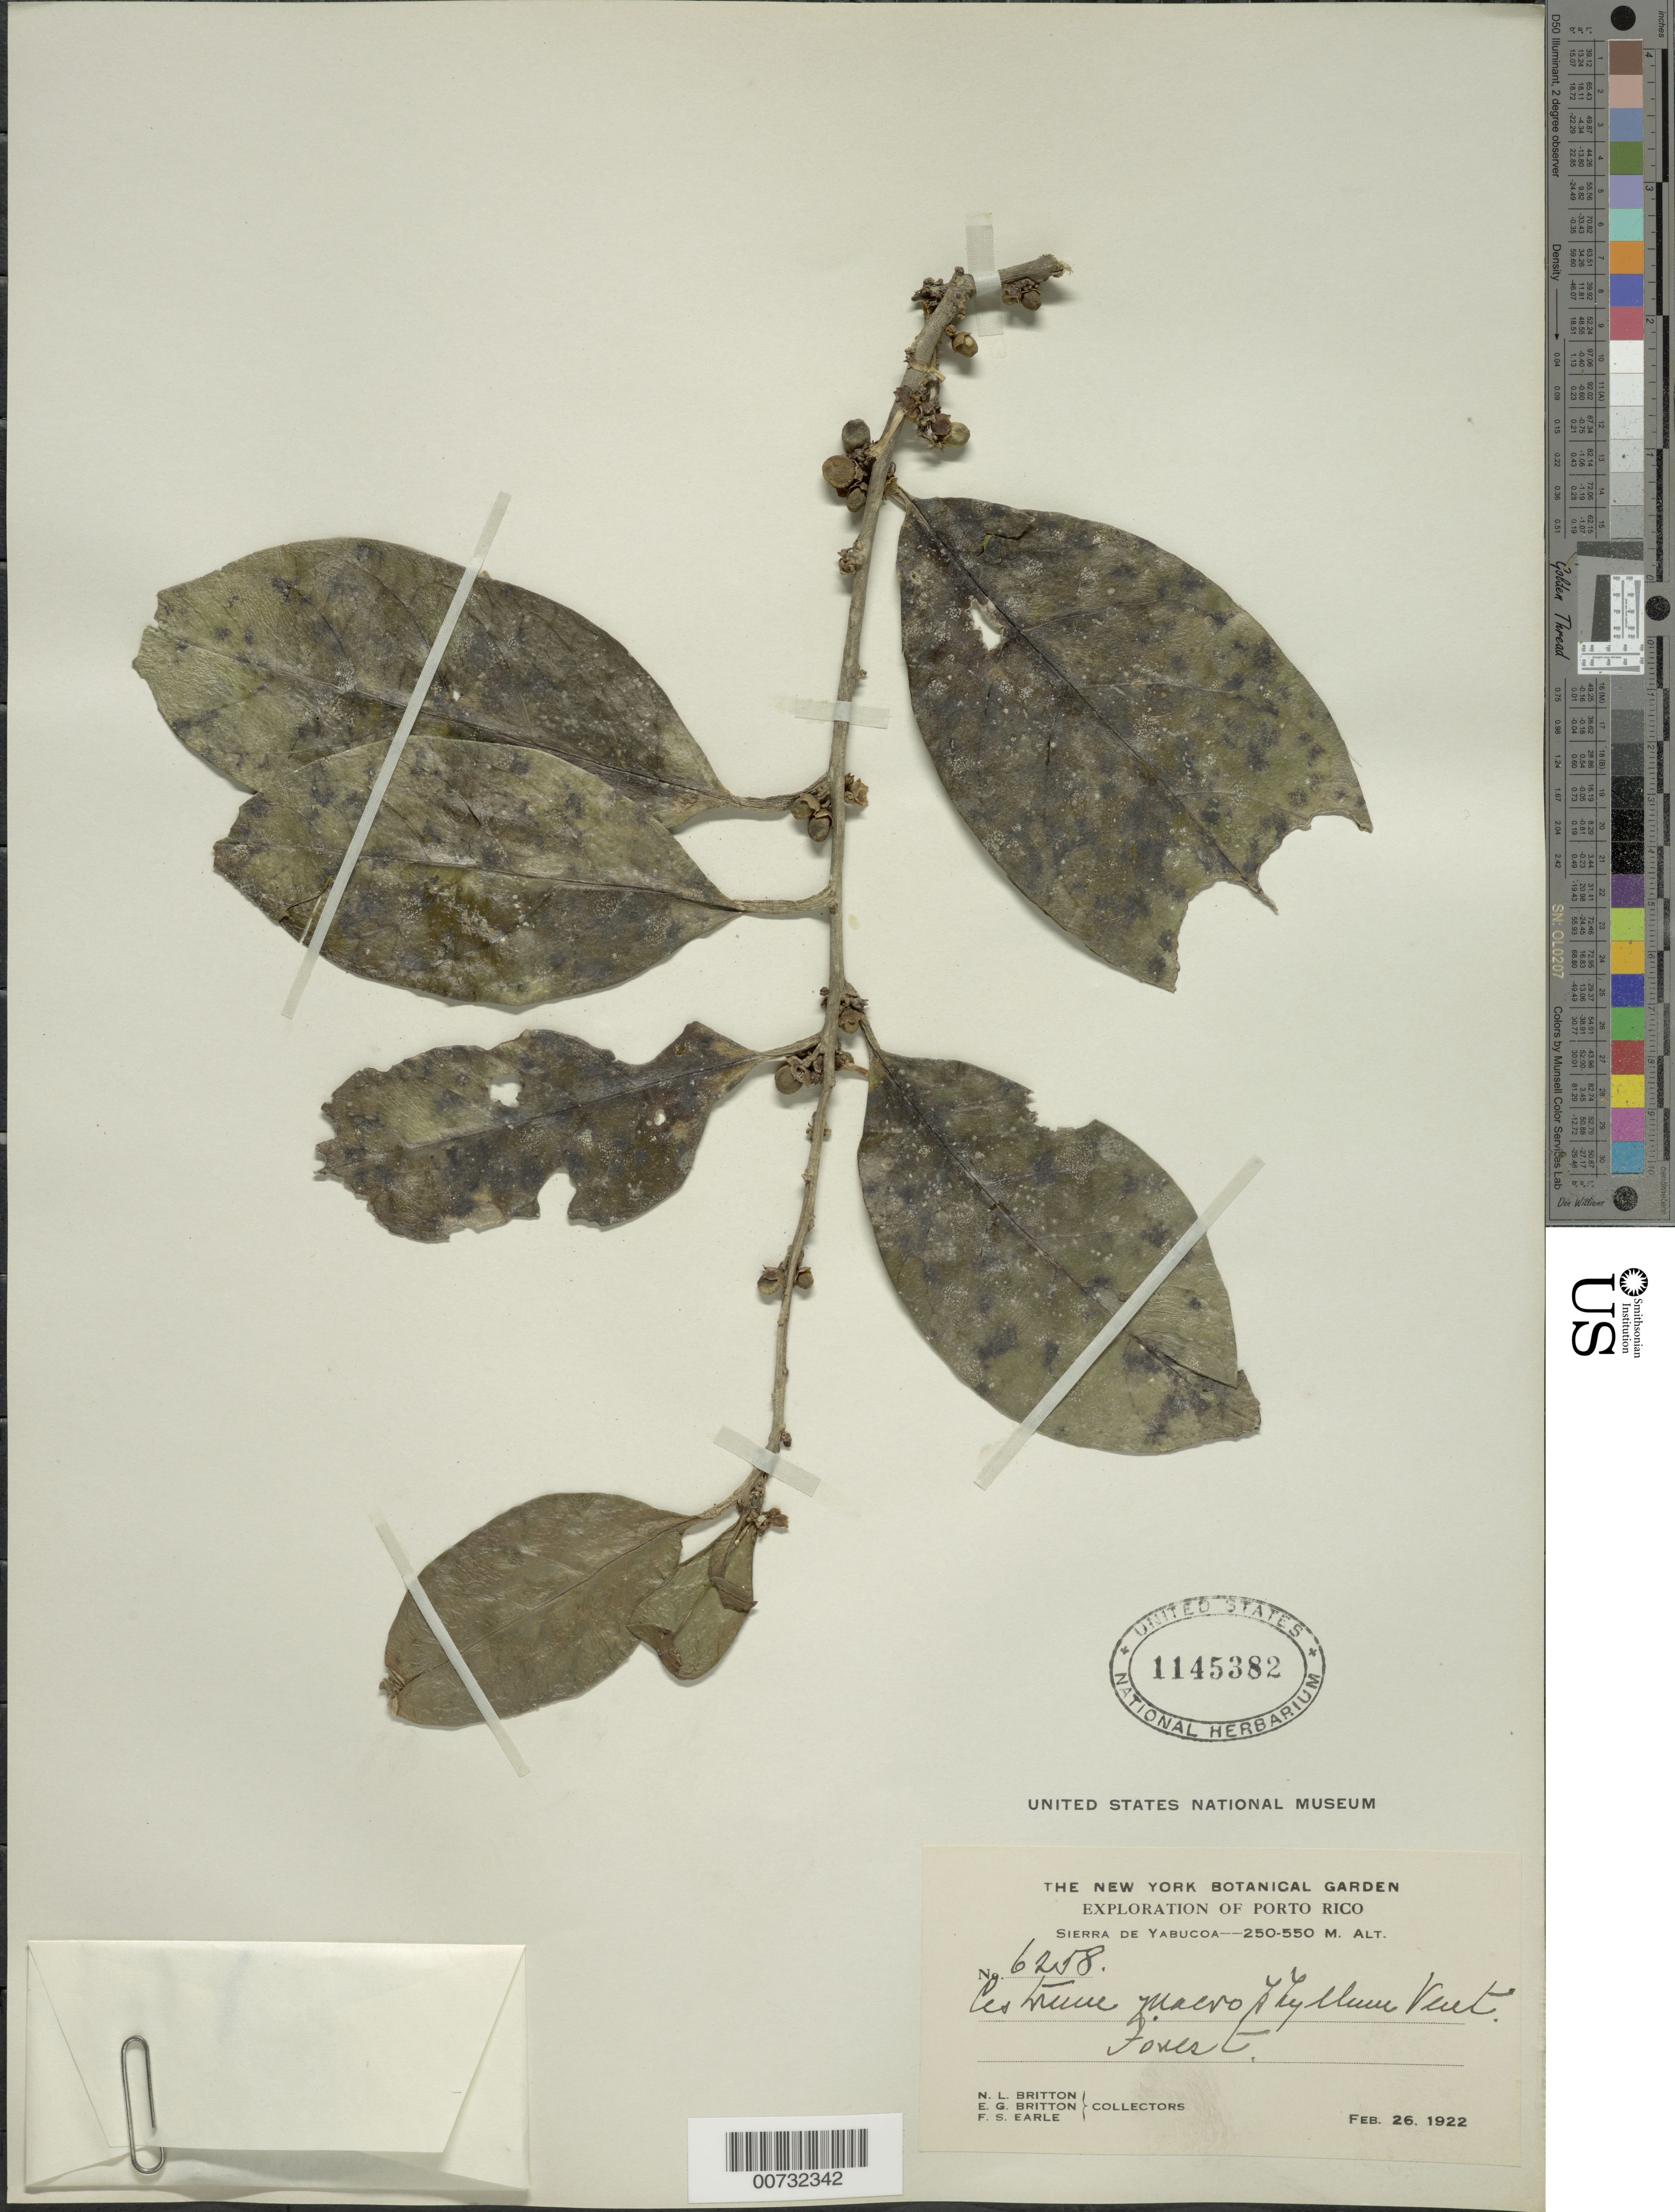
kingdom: Plantae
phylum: Tracheophyta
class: Magnoliopsida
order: Solanales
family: Solanaceae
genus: Cestrum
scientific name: Cestrum macrophyllum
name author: Vent.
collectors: N. Britton, E. G. Britton & F. S. Earle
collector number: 6258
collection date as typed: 26 Feb 1922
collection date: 1922-02-26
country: Puerto Rico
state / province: Yabucoa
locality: Sierra de Yabucoa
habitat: Forest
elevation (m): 250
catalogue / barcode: US 1145382